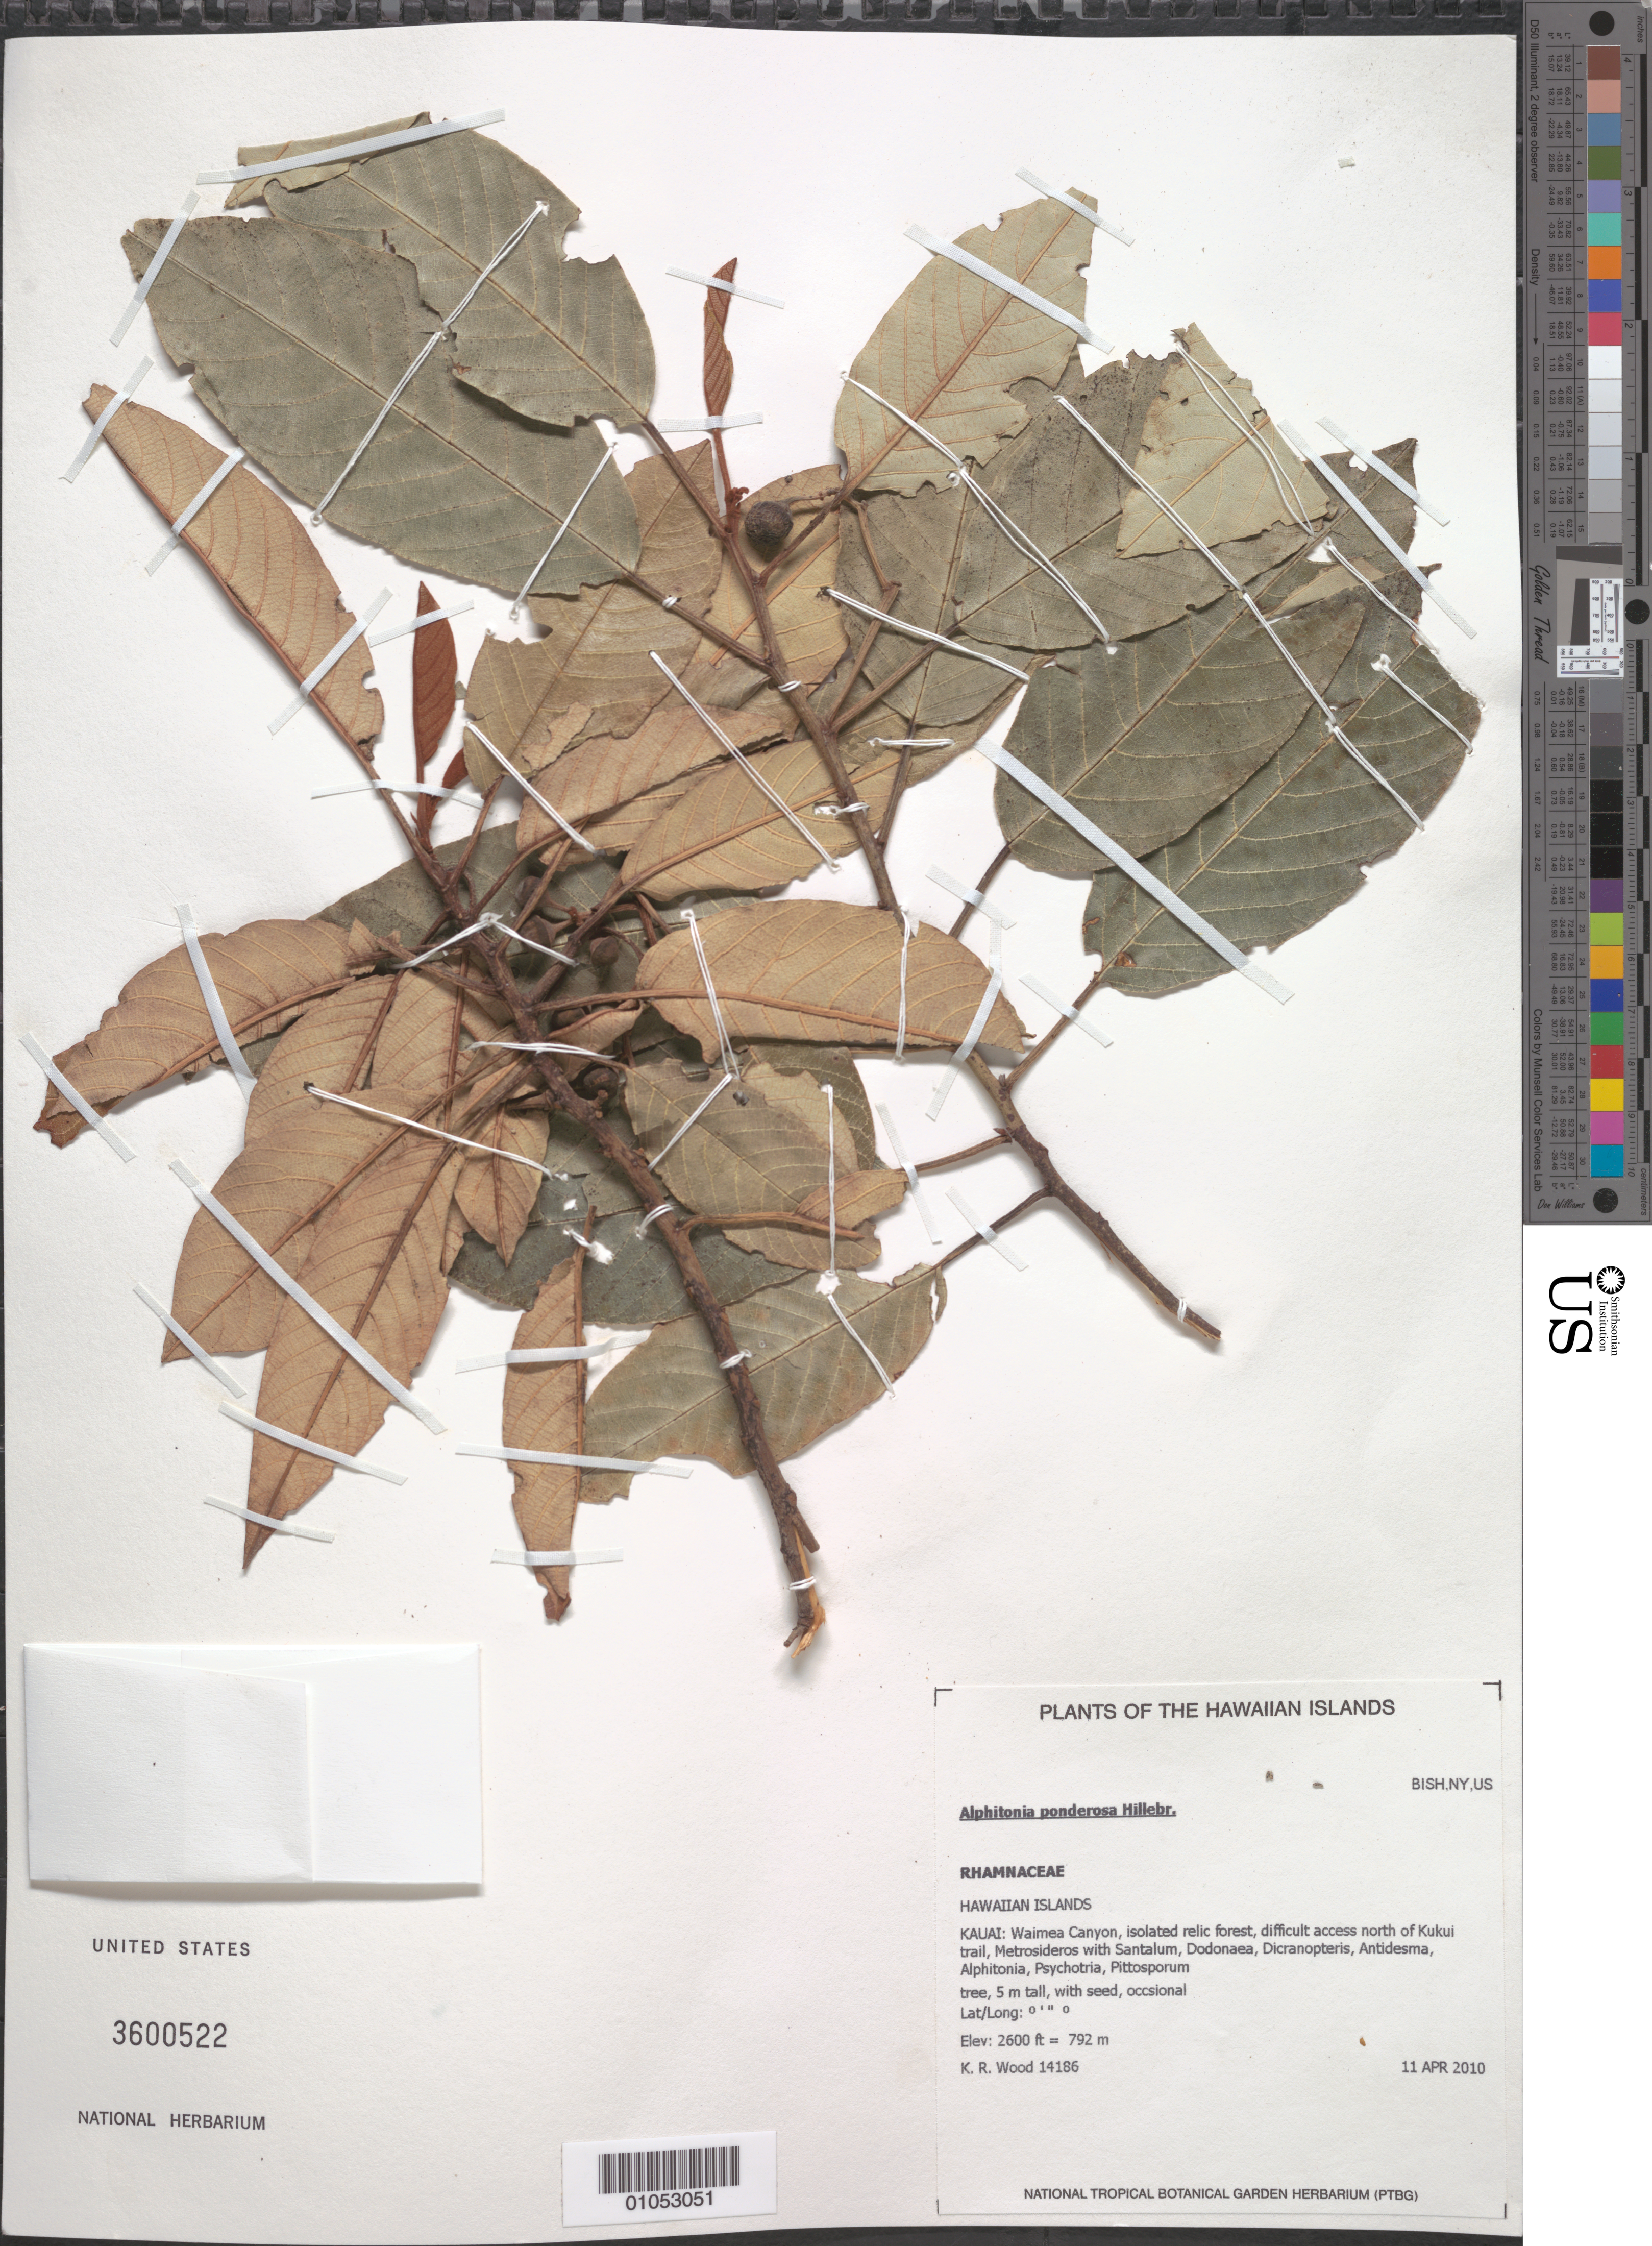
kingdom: Plantae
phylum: Tracheophyta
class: Magnoliopsida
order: Rosales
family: Rhamnaceae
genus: Alphitonia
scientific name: Alphitonia ponderosa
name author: Hillebr.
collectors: K. R. Wood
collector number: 14186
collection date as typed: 11 Apr 2010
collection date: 2010-04-11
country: United States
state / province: Hawaii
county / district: Kauai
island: Kaua'i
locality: Waimea Canyon, isolated relic forest, difficult access north of Kukui trail.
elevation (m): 792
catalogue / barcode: US 3600522